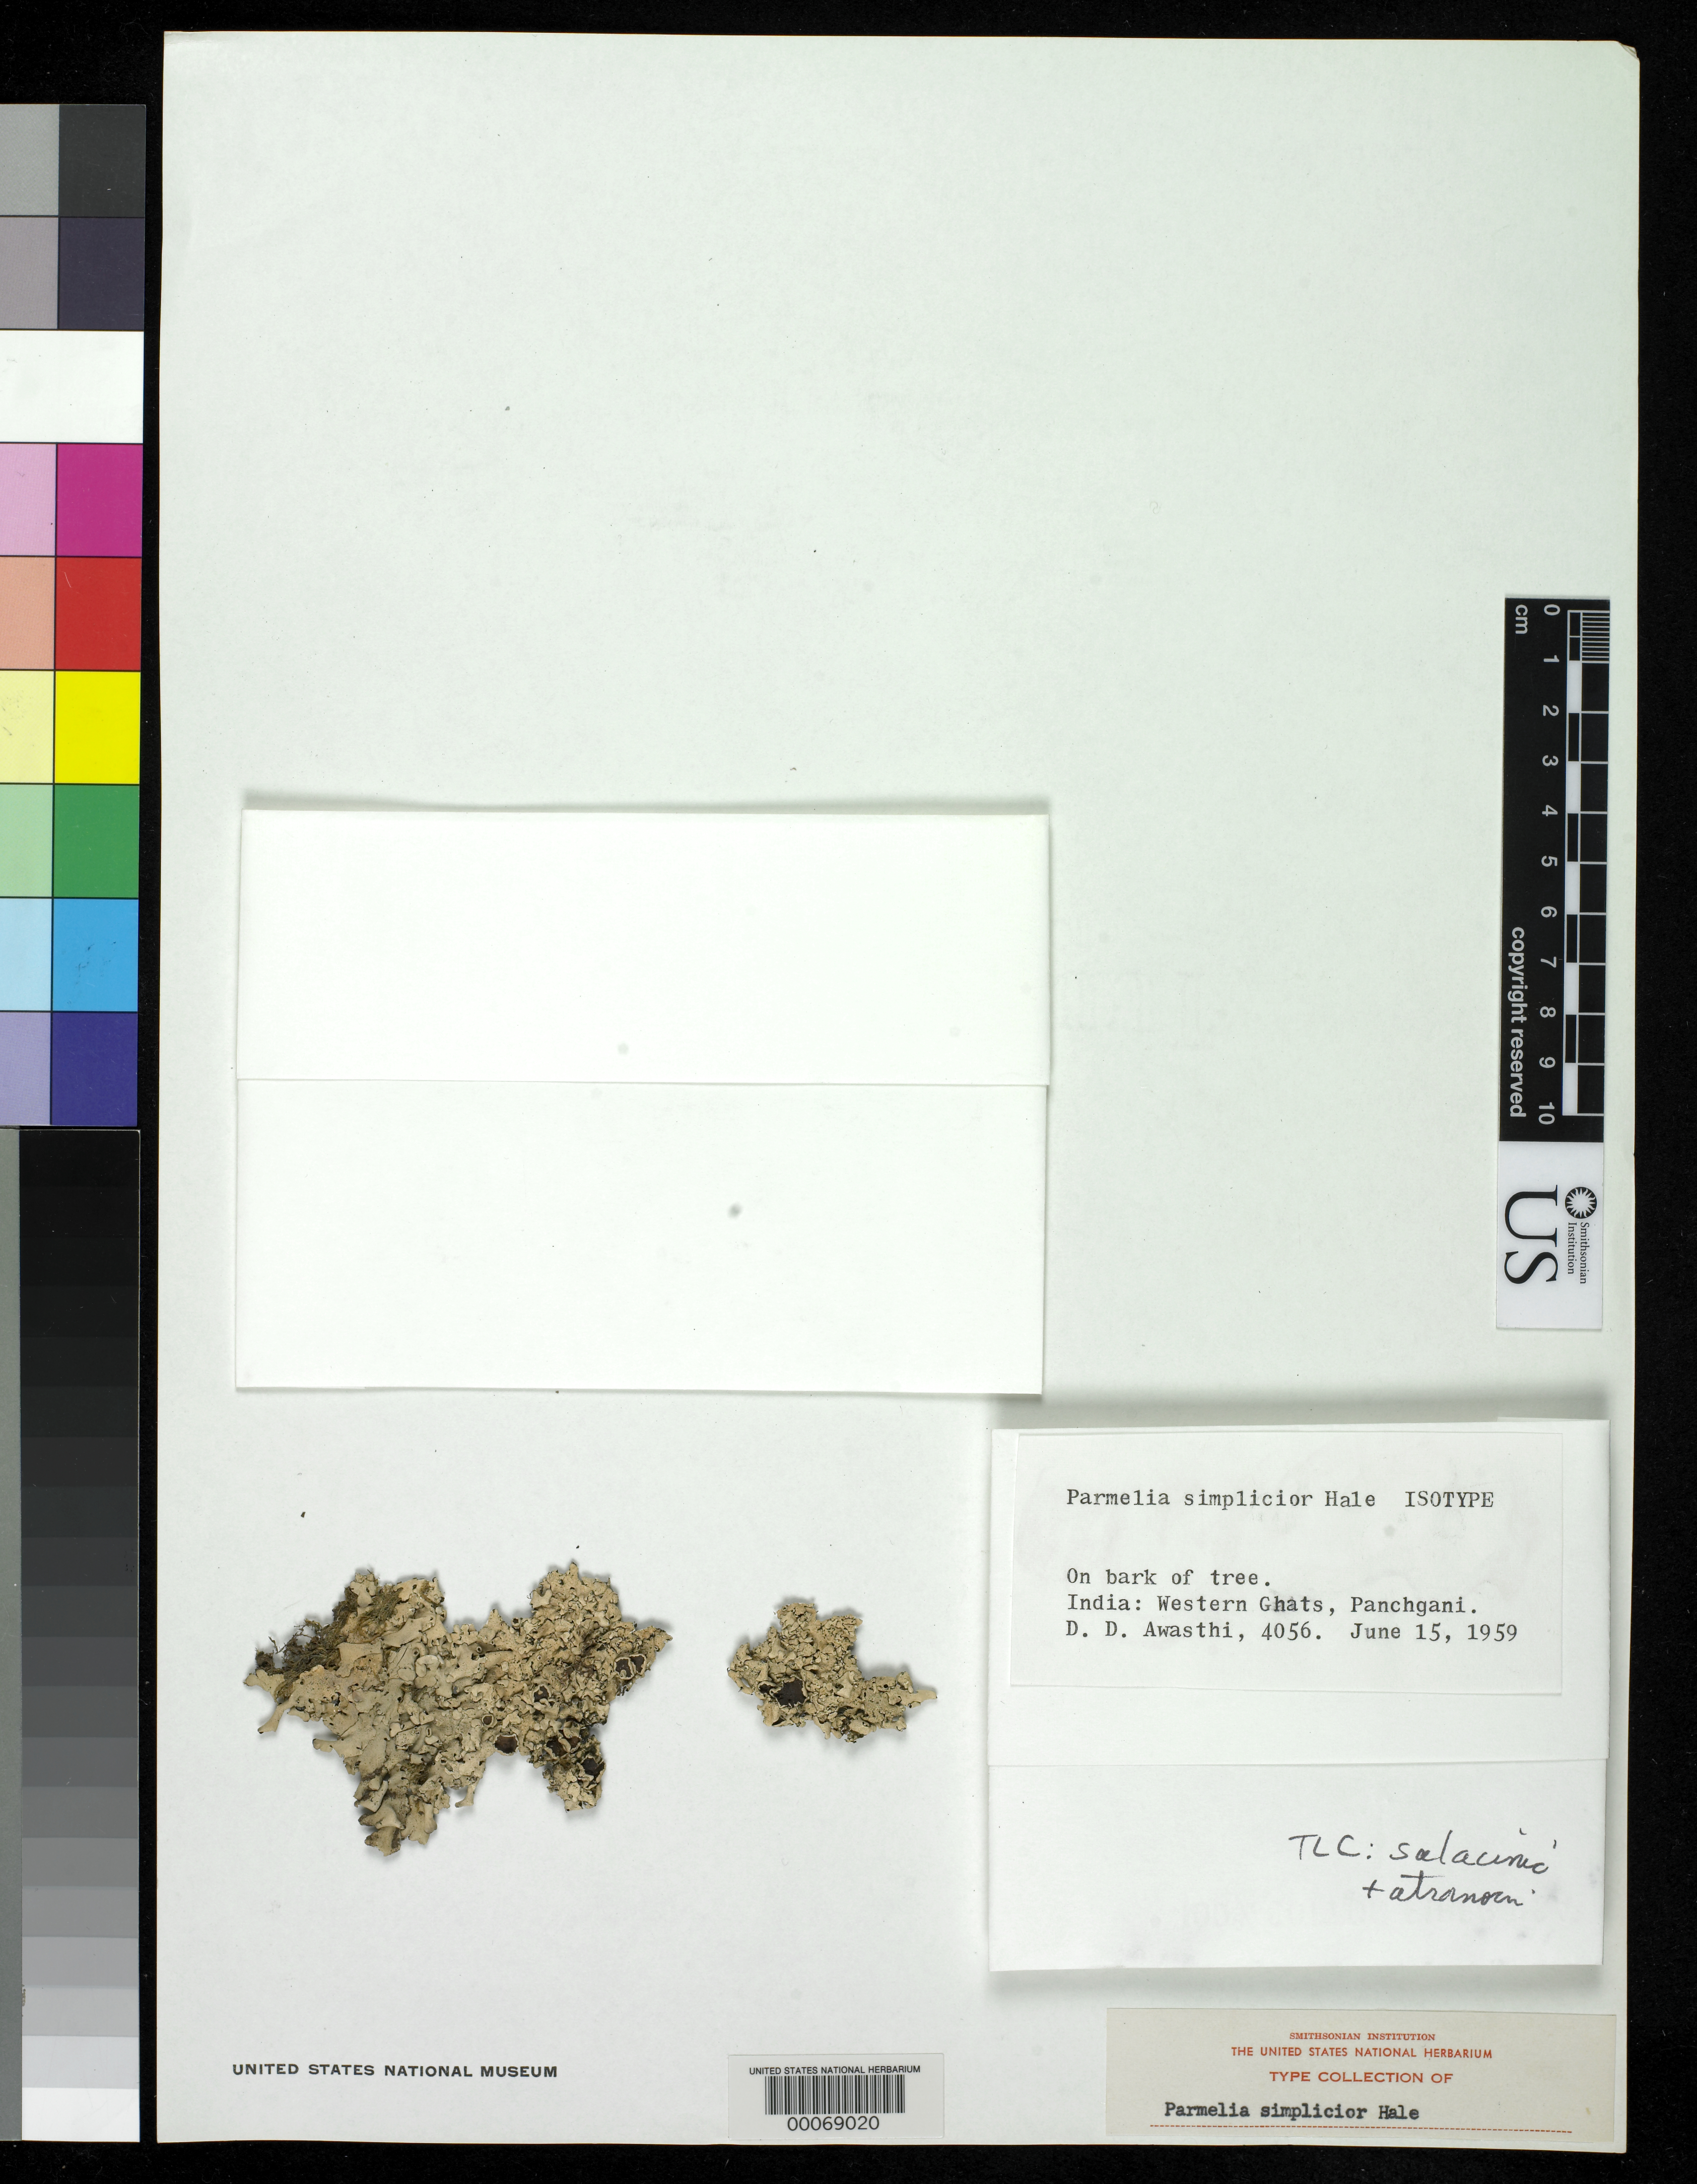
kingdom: Fungi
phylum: Ascomycota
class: Lecanoromycetes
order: Lecanorales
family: Parmeliaceae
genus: Parmelia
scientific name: Parmelia simplicior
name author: Hale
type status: Isotype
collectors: D. Awasthi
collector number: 4056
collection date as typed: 15 Jun 1959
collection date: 1959-06-15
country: India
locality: Panchgani, Western Ghats.